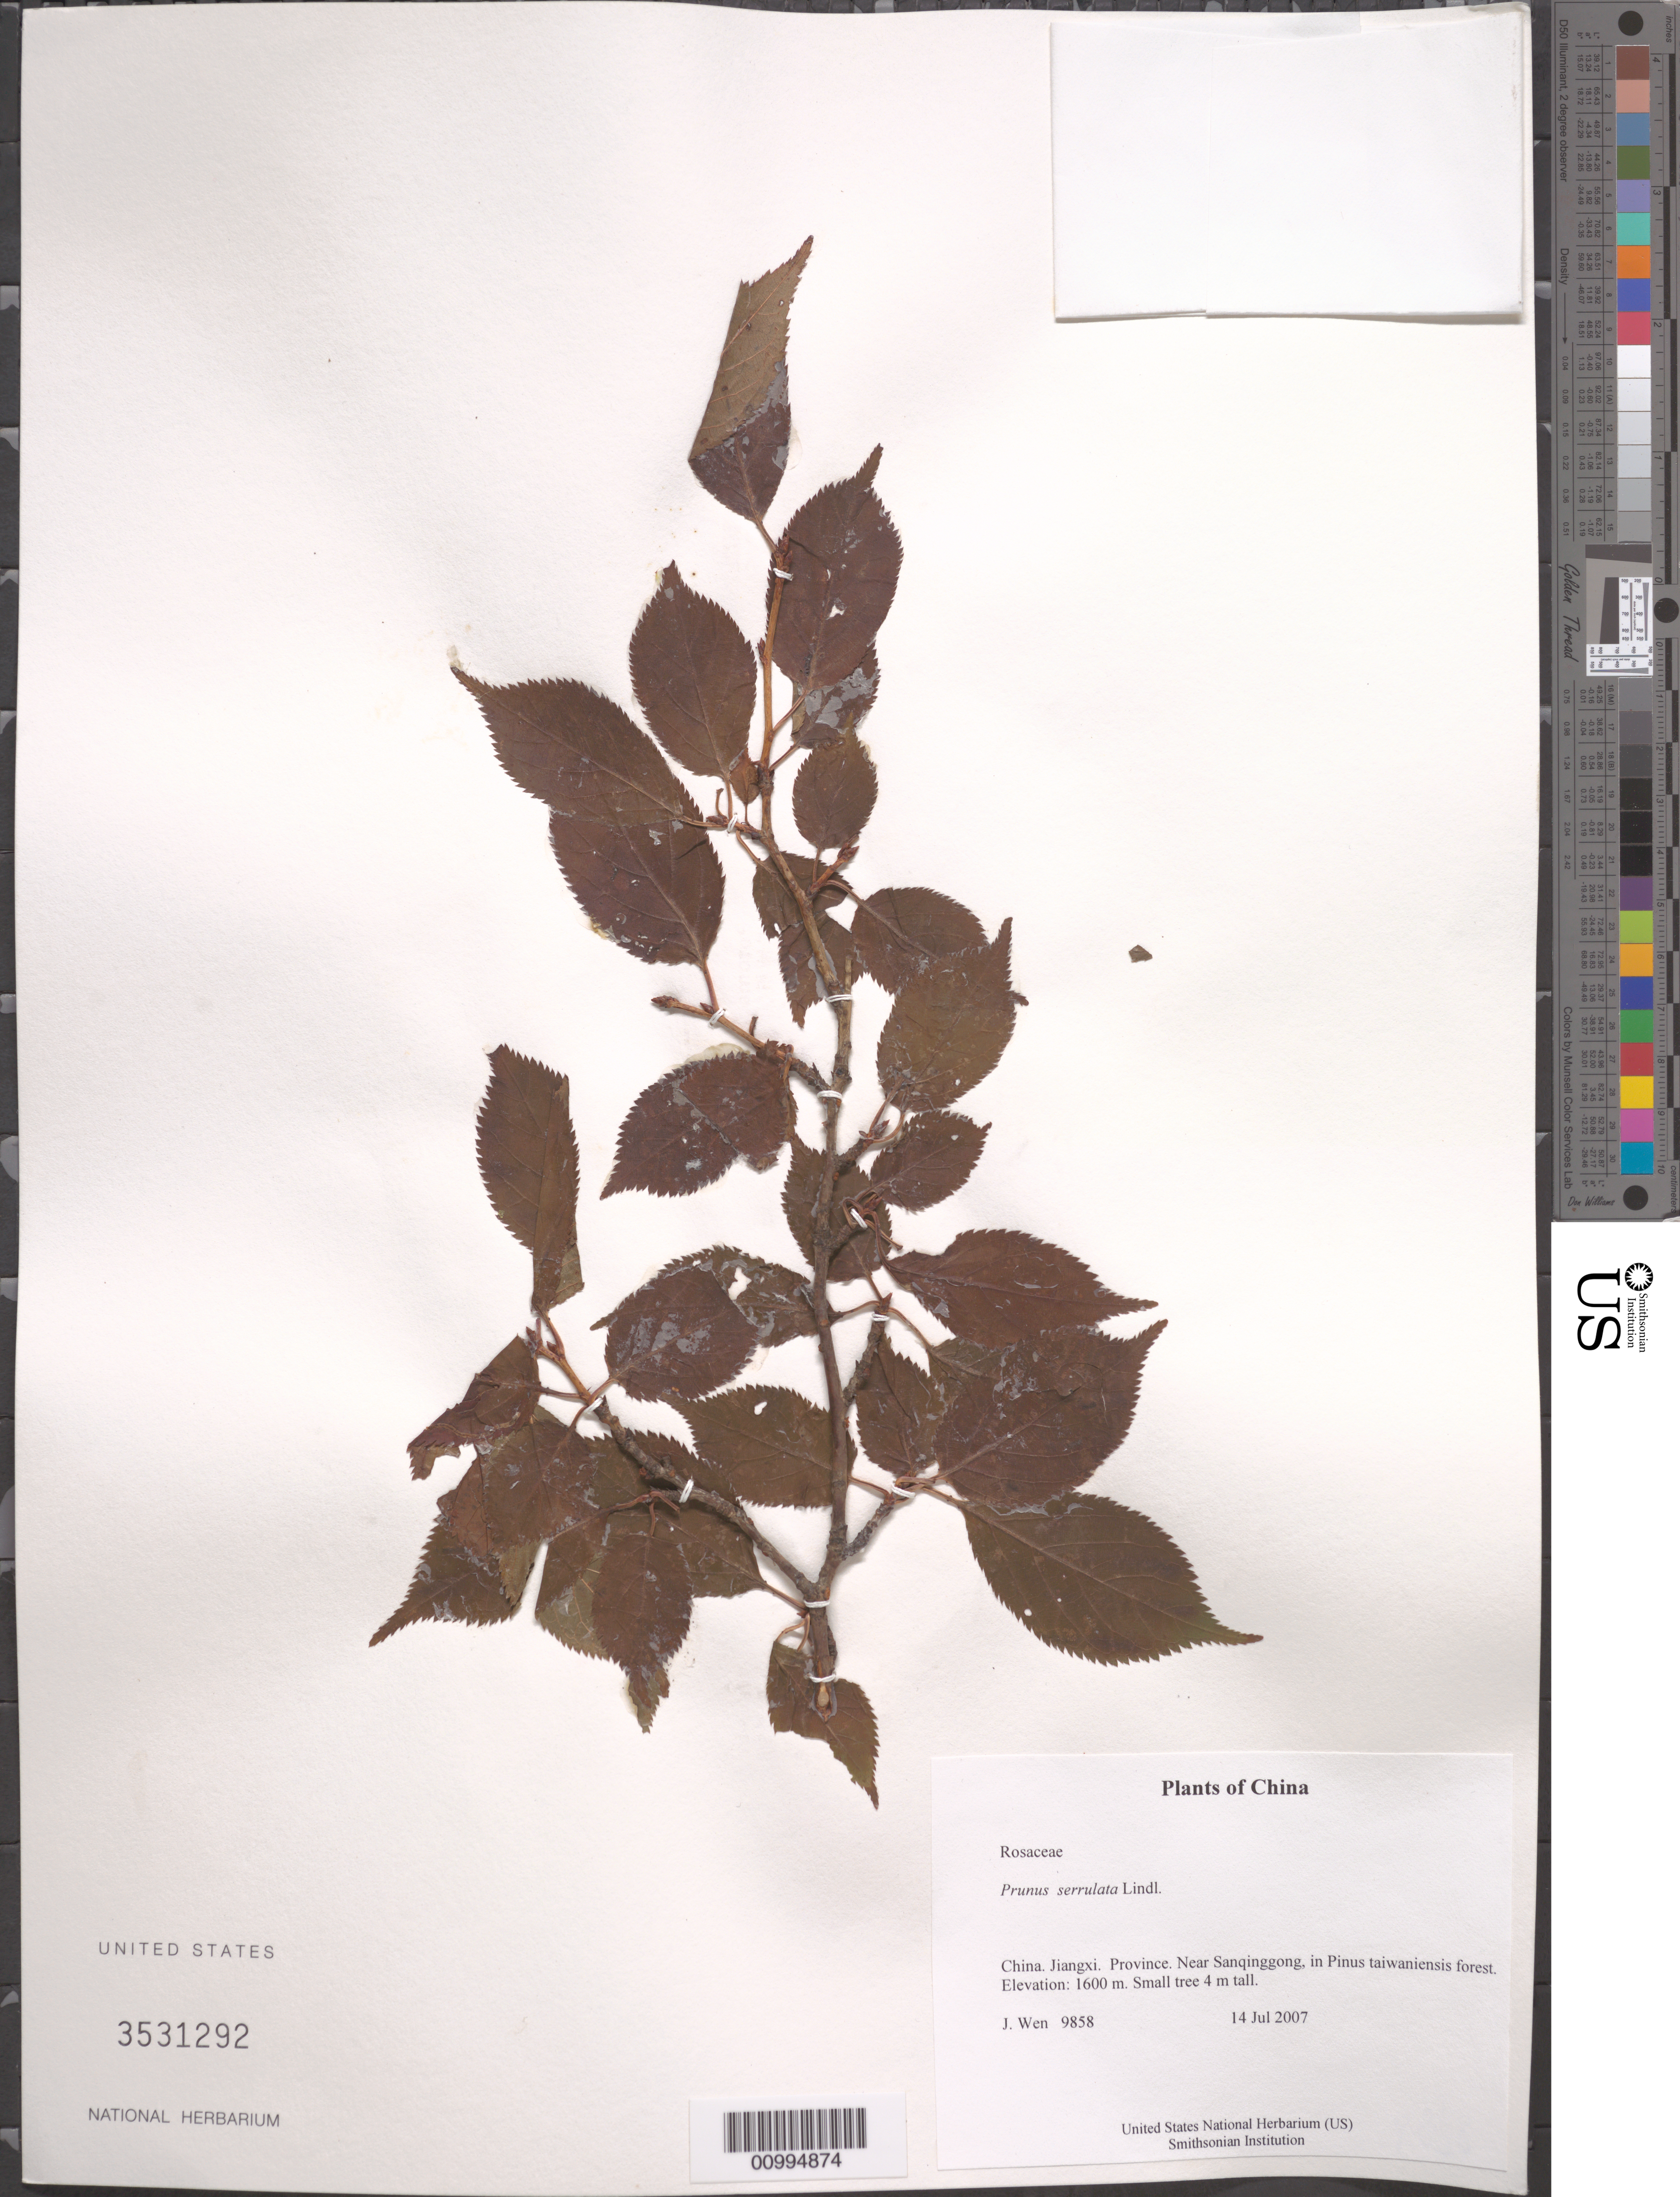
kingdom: Plantae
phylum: Tracheophyta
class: Magnoliopsida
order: Rosales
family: Rosaceae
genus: Prunus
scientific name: Prunus serrulata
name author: Lindl.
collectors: J. Wen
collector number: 9858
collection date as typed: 14 Jul 2007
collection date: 2007-07-14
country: China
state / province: Jiangxi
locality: Near Sanqinggong, in Pinus taiwaniensis forest.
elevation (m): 1600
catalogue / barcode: US 3531292